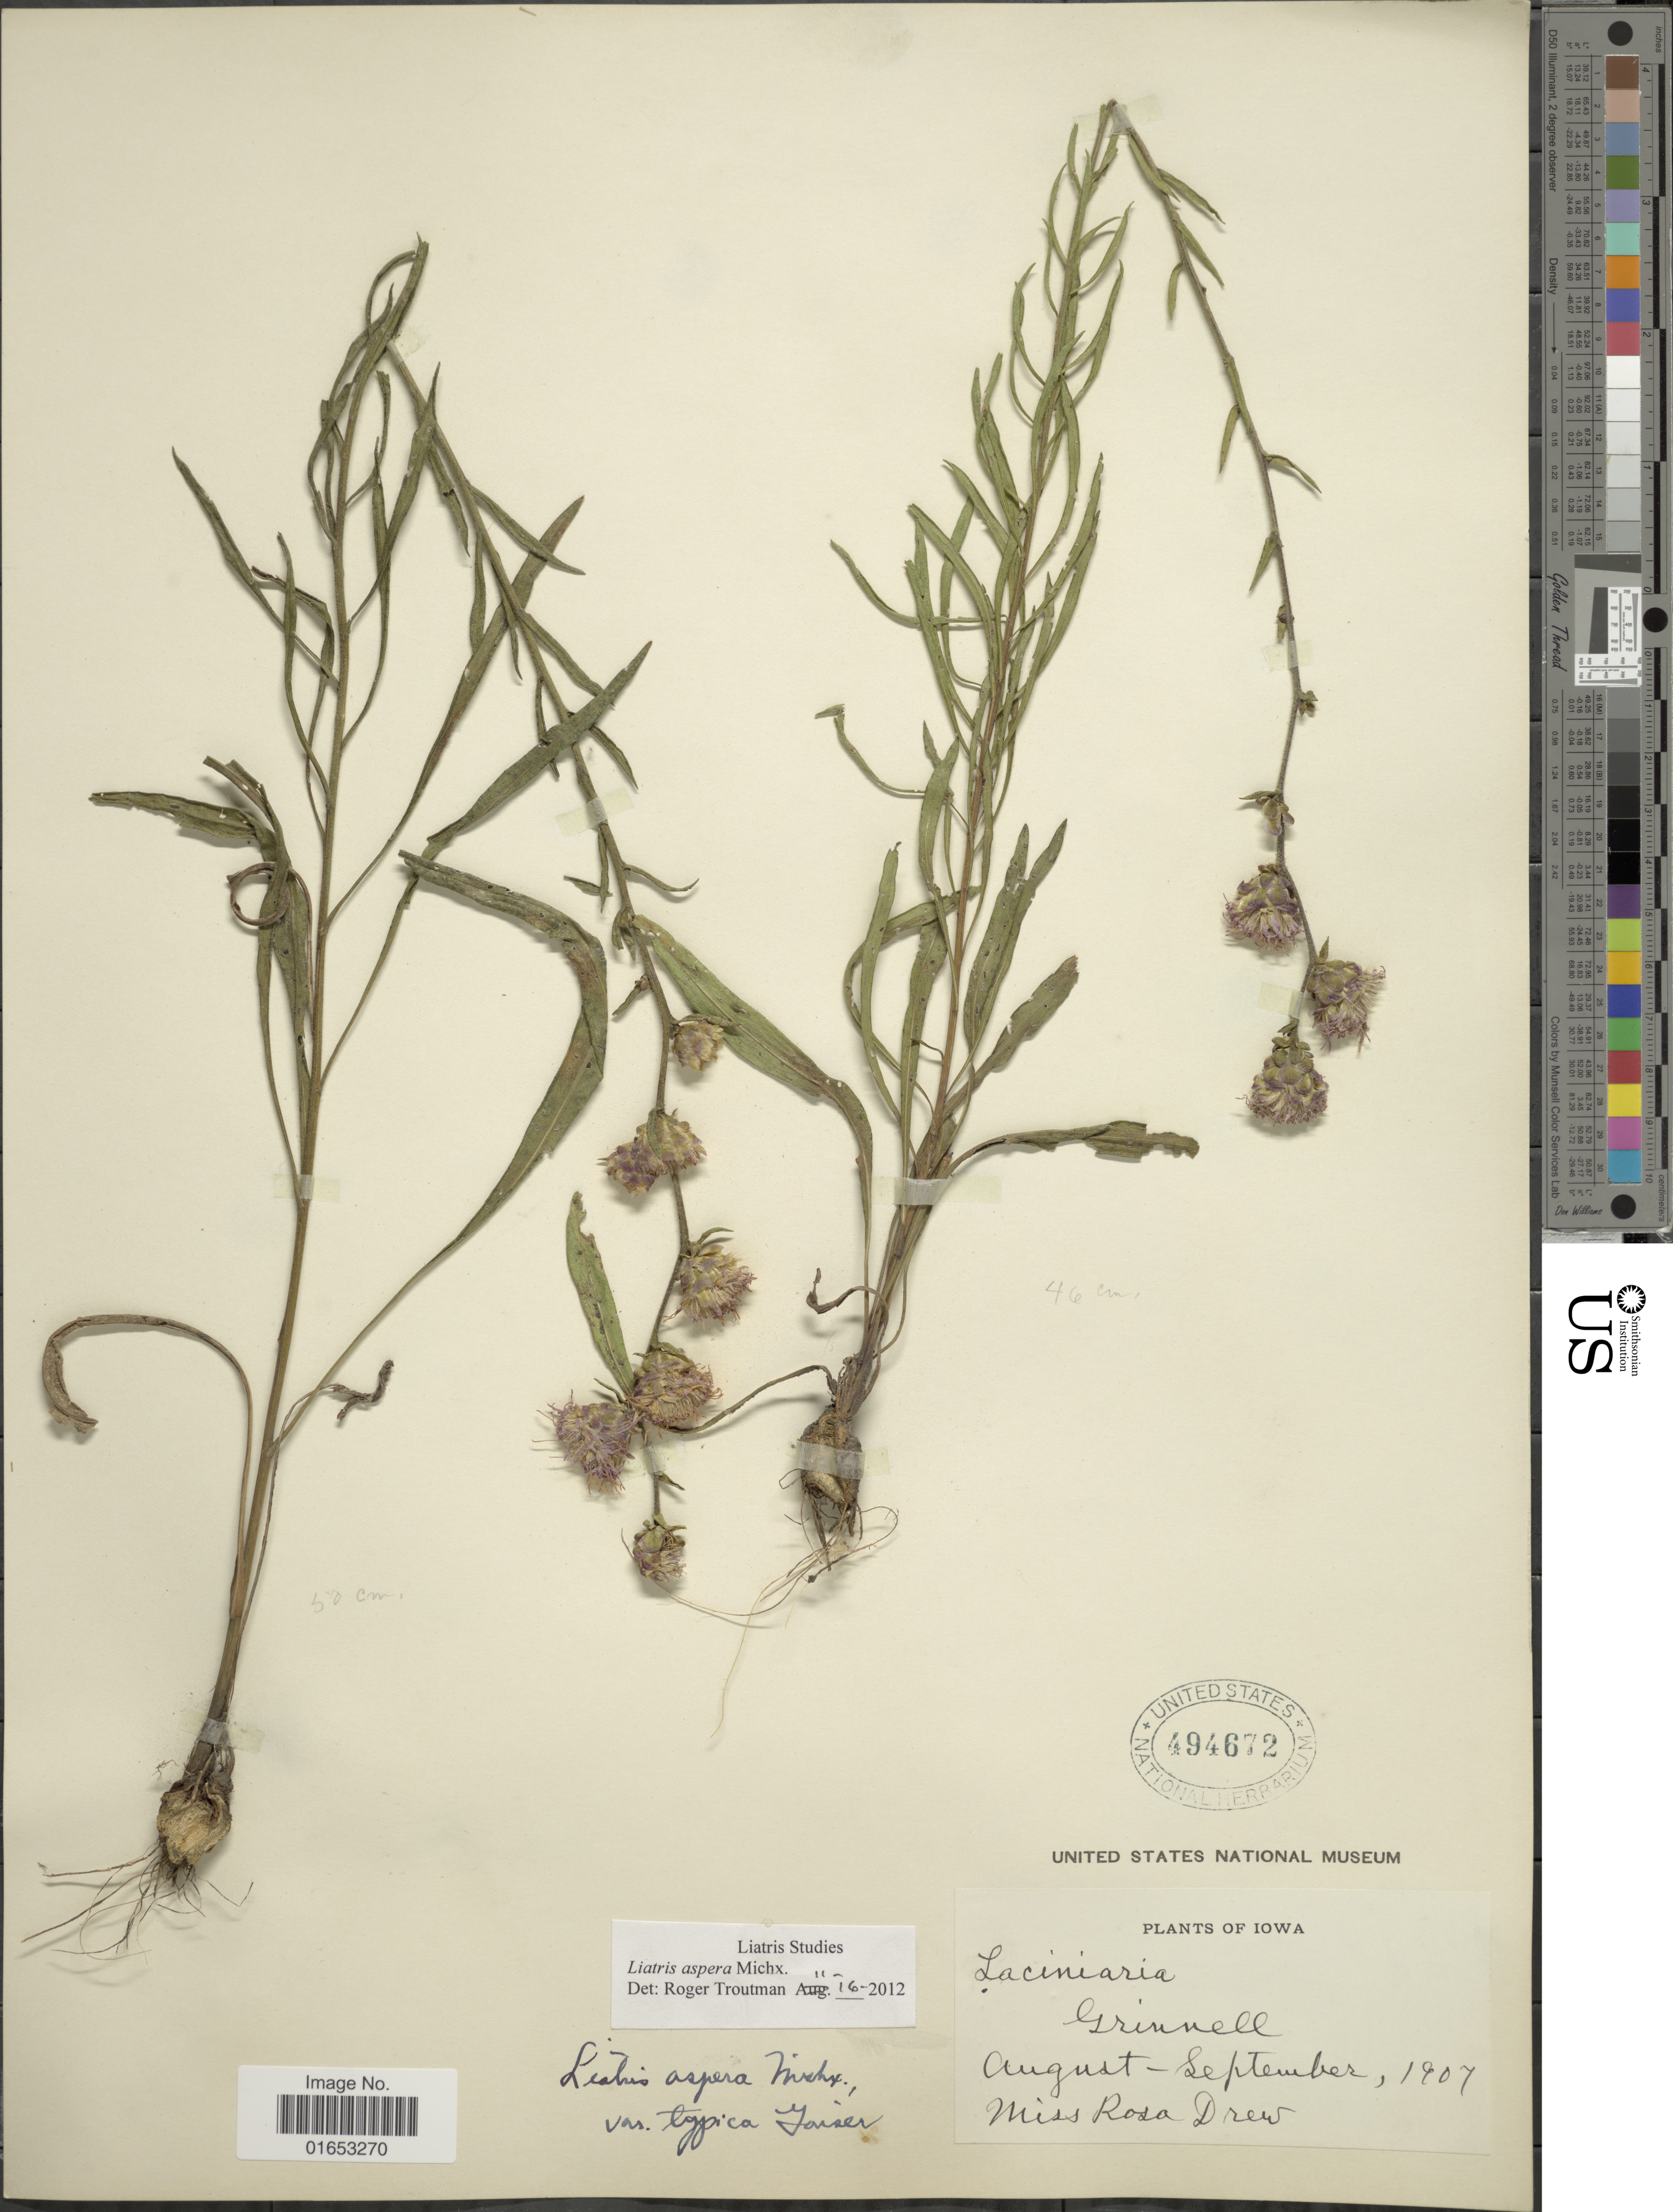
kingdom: Plantae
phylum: Tracheophyta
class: Magnoliopsida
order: Asterales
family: Asteraceae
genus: Liatris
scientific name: Liatris aspera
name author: Michx.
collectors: R. Drew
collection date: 1907-08/1907-09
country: United States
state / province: Iowa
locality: Grinnell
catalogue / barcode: US 494672